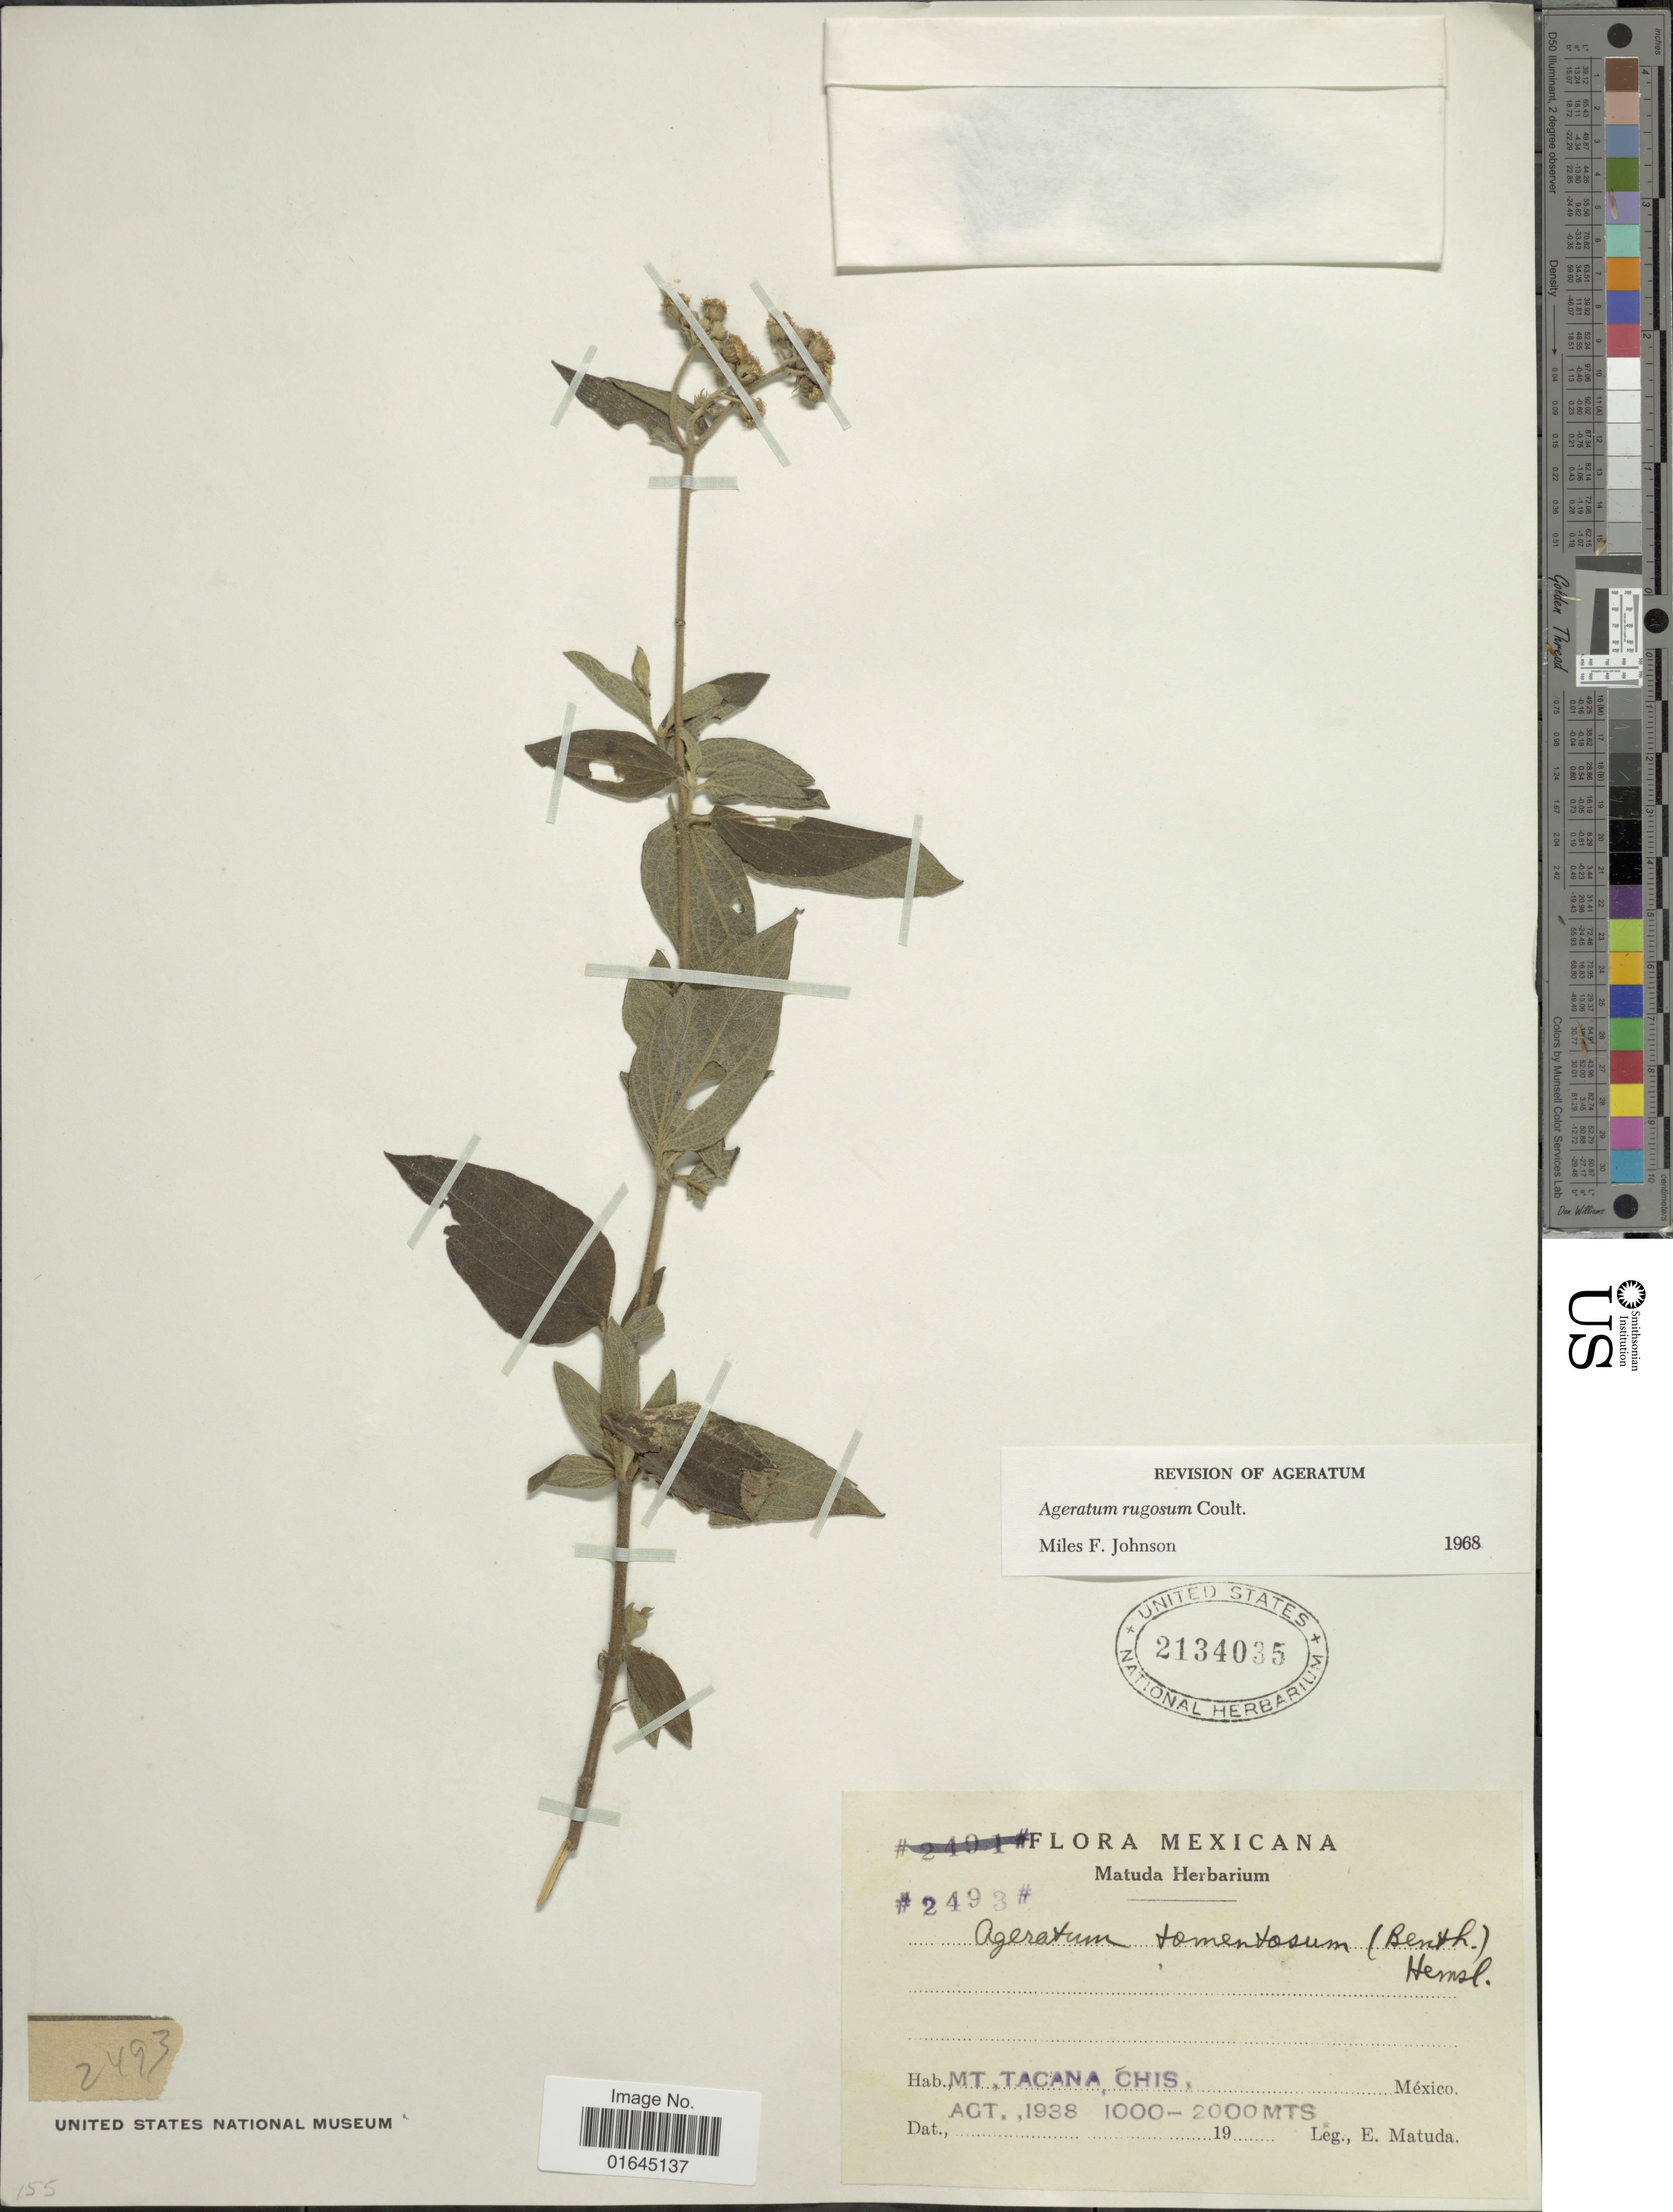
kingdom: Plantae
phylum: Tracheophyta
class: Magnoliopsida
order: Asterales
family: Asteraceae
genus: Ageratum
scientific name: Ageratum rugosum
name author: J.M. Coult.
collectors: E. Matuda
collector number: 2493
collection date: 1938-08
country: Mexico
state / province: Chiapas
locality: Mt. Tacana, Chis.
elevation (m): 1000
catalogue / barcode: US 2134035